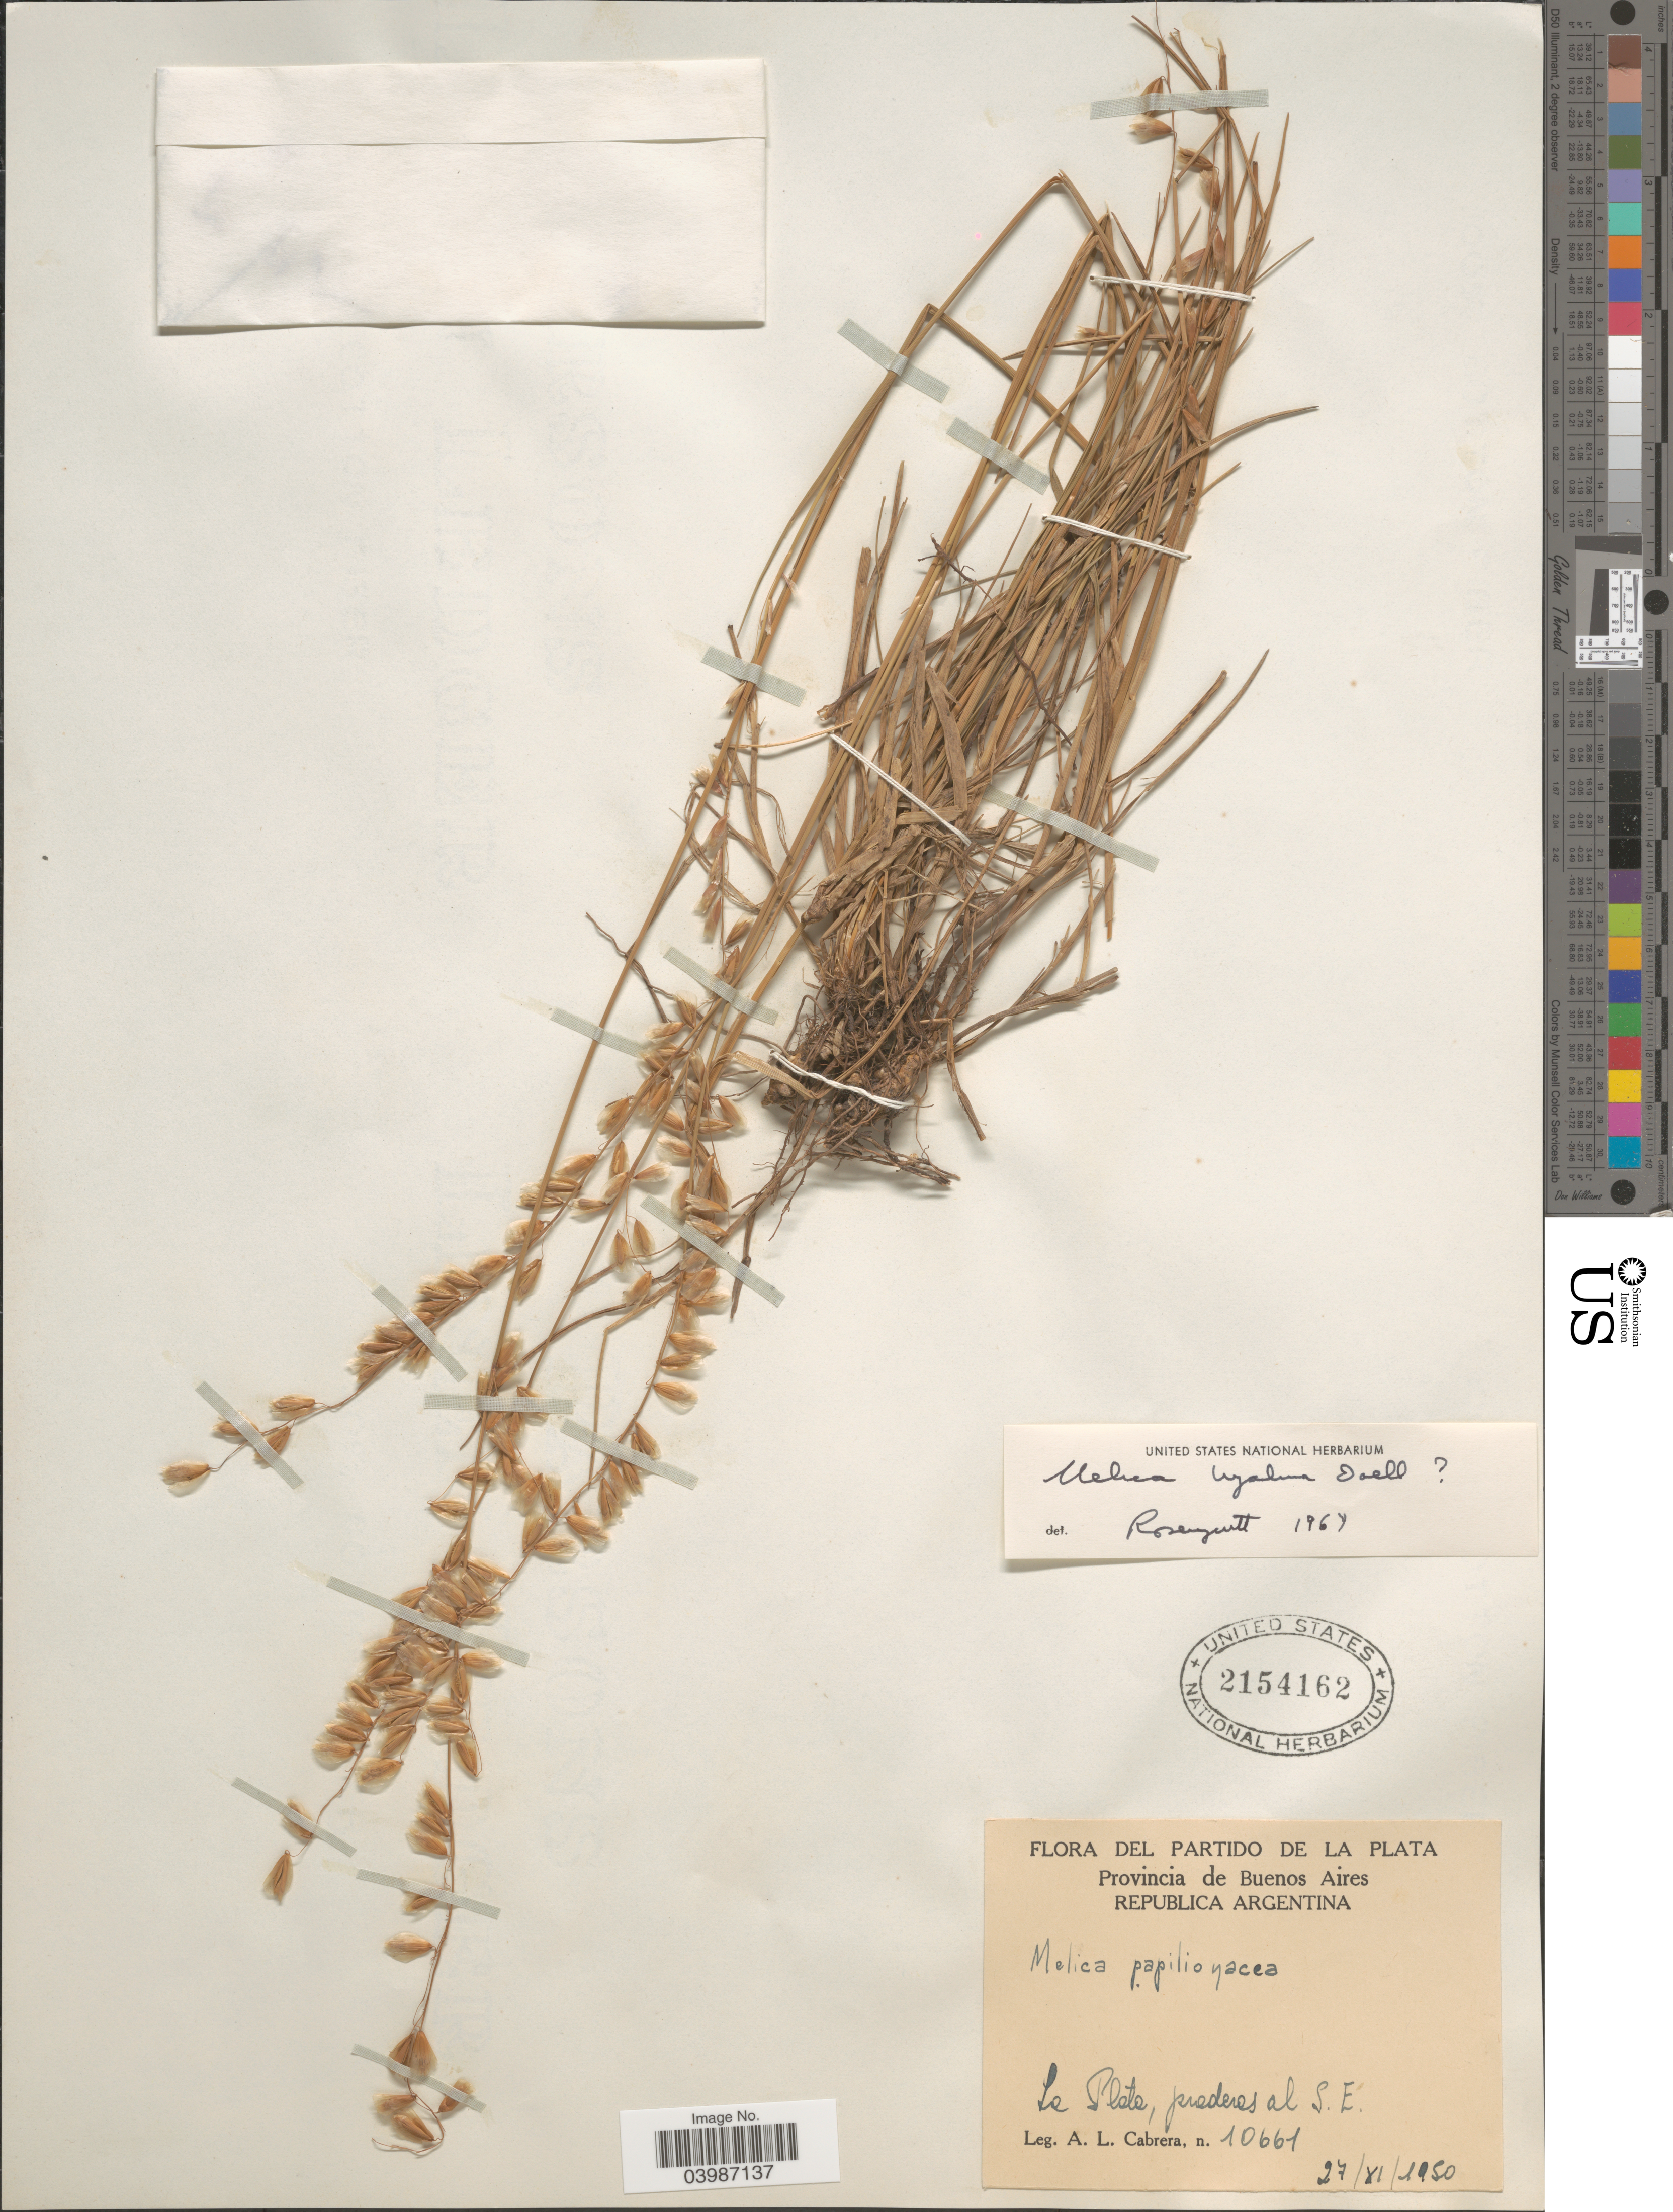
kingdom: Plantae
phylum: Tracheophyta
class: Liliopsida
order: Poales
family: Poaceae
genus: Melica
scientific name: Melica hyalina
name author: Döll in Mart.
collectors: A. L. Cabrera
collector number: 10661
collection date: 1950-11-27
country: Argentina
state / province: Buenos Aires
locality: Partido de La Plata. Republica Argentina. La Plata, puederas al S.E.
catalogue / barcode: US 2154162